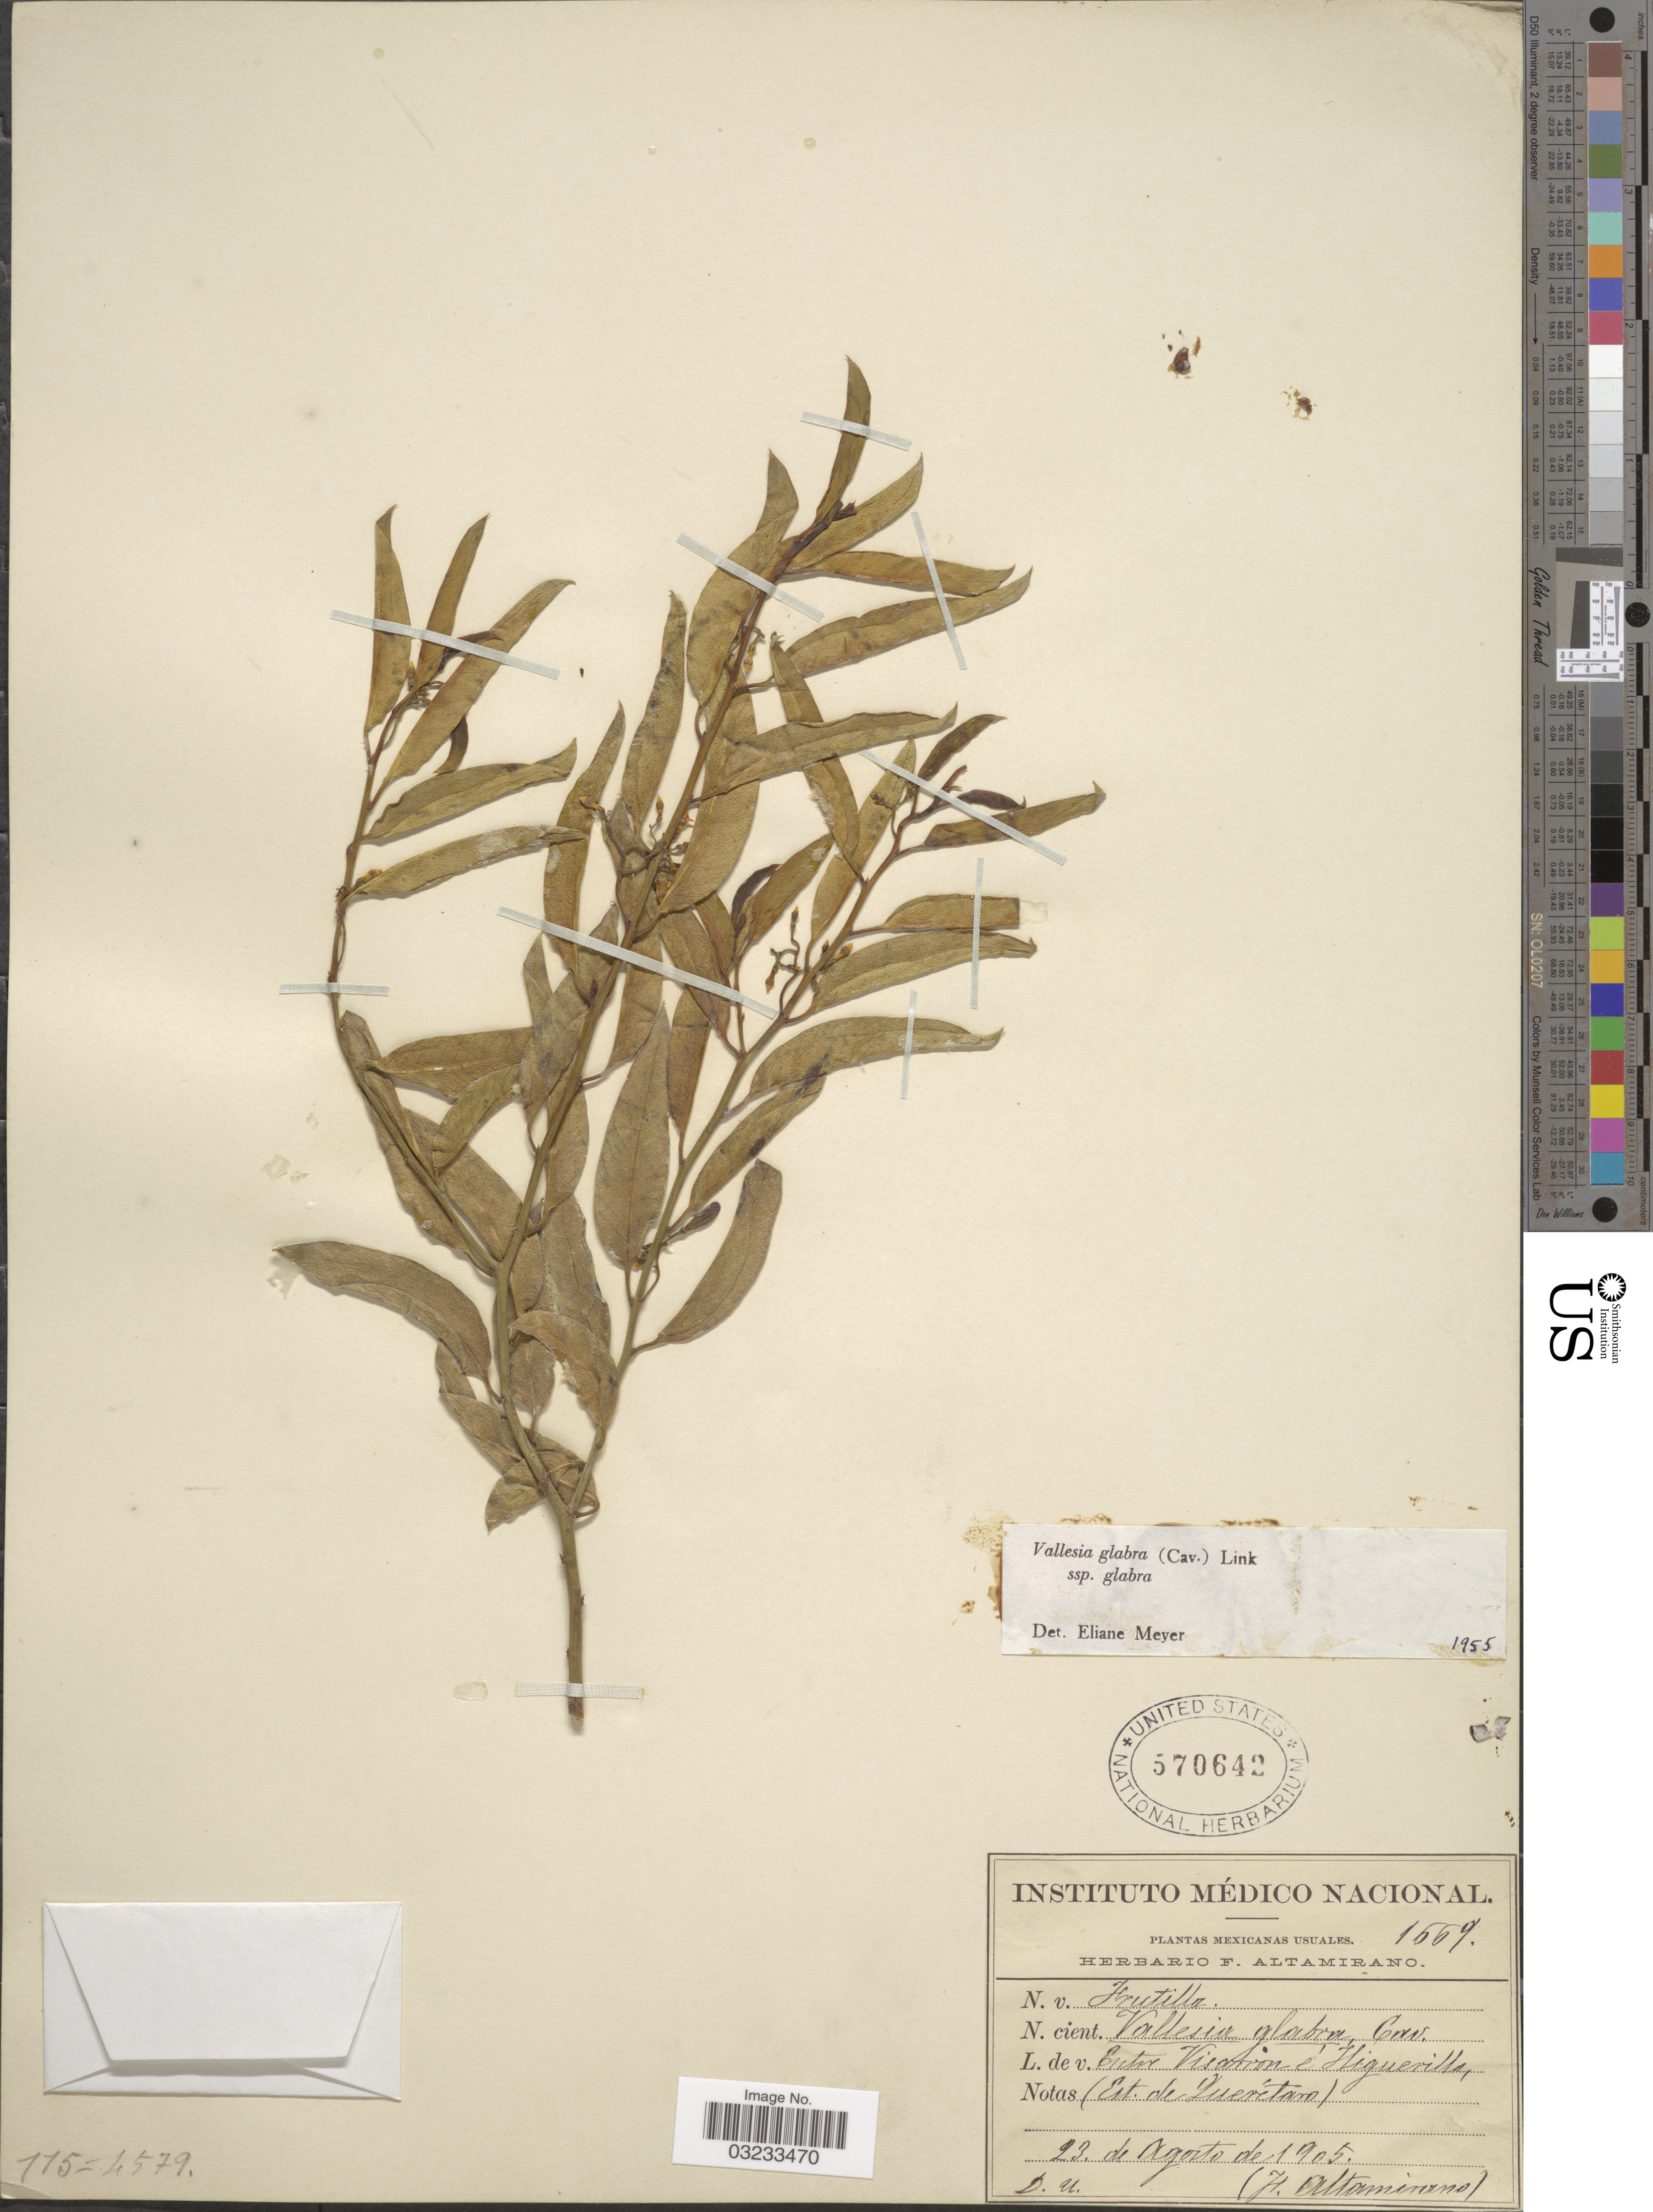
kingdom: Plantae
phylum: Tracheophyta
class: Magnoliopsida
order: Gentianales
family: Apocynaceae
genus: Vallesia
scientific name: Vallesia glabra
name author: (Cav.) Link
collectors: F. Altamirano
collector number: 1669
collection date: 1905-08-23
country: Mexico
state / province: Querétaro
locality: Entre Vizarron e Higuerillas, (Est. de Querétaro).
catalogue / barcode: US 570642